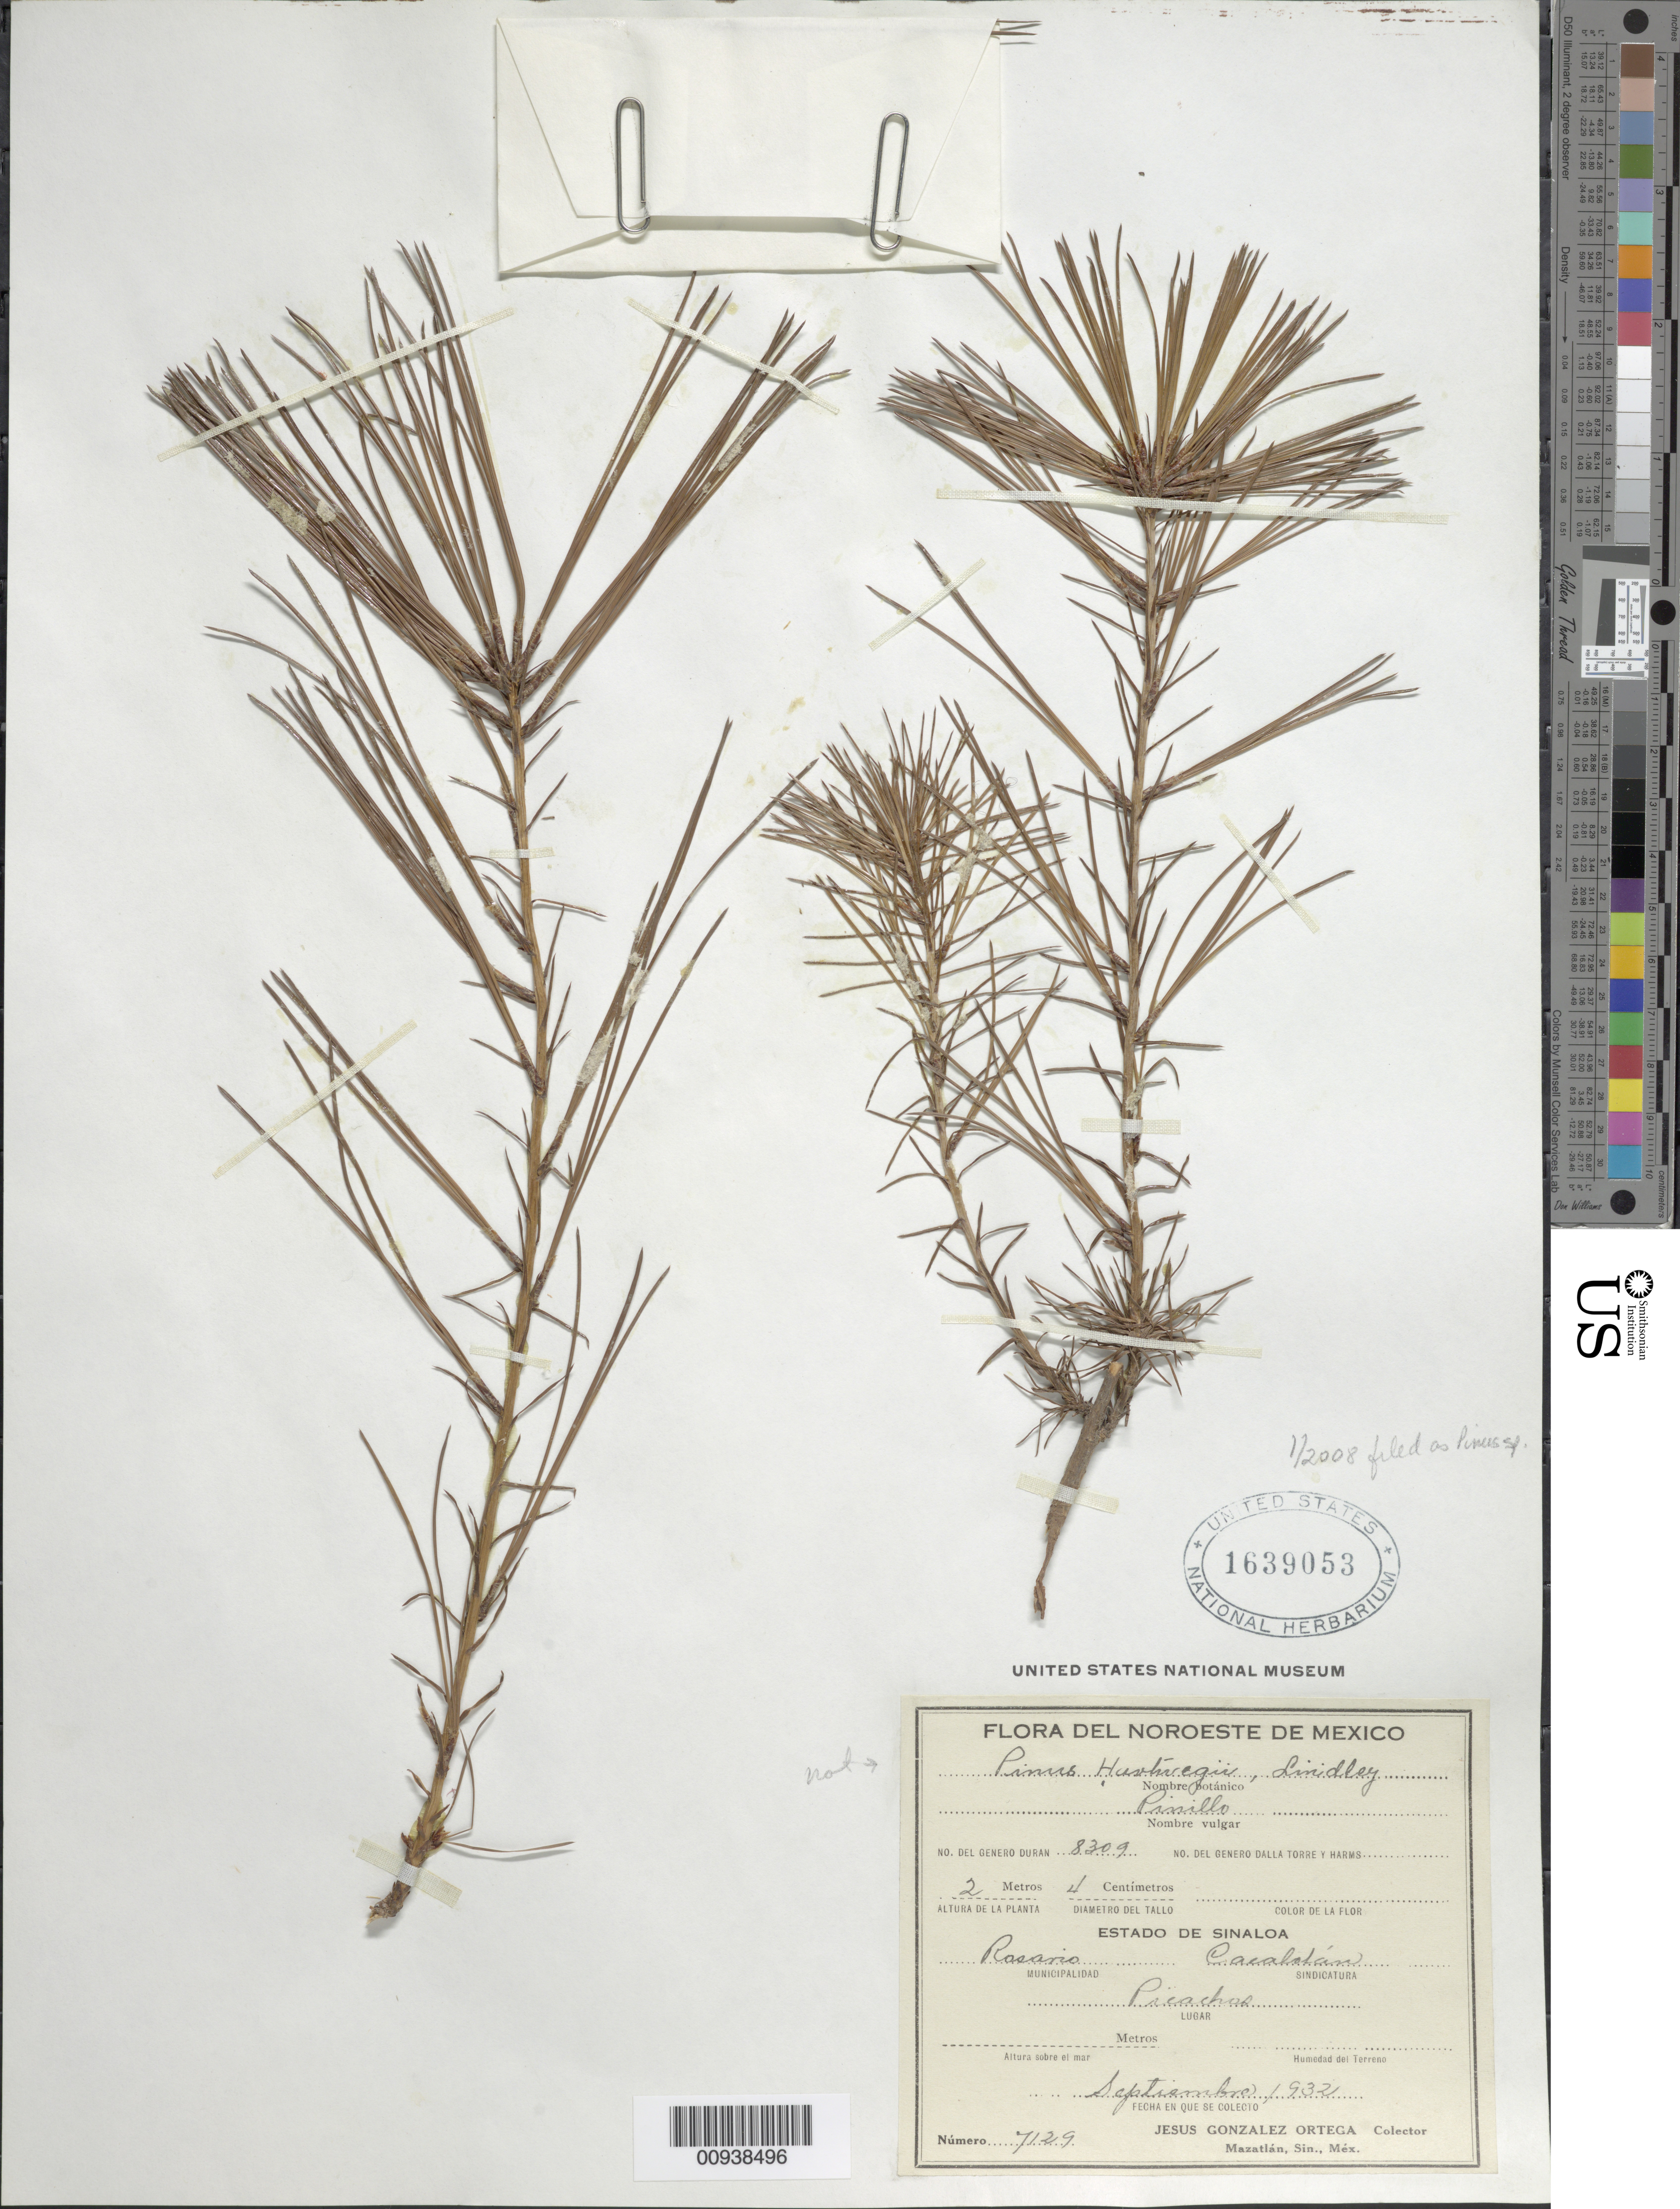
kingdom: Plantae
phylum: Tracheophyta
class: Pinopsida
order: Pinales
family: Pinaceae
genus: Pinus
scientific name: Pinus sp.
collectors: J. Ortega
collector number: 7129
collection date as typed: Sep 1932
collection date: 1932-09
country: Mexico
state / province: Sinaloa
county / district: Rosario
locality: Picachos. Sindicatura Cacalatán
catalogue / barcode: US 1639053